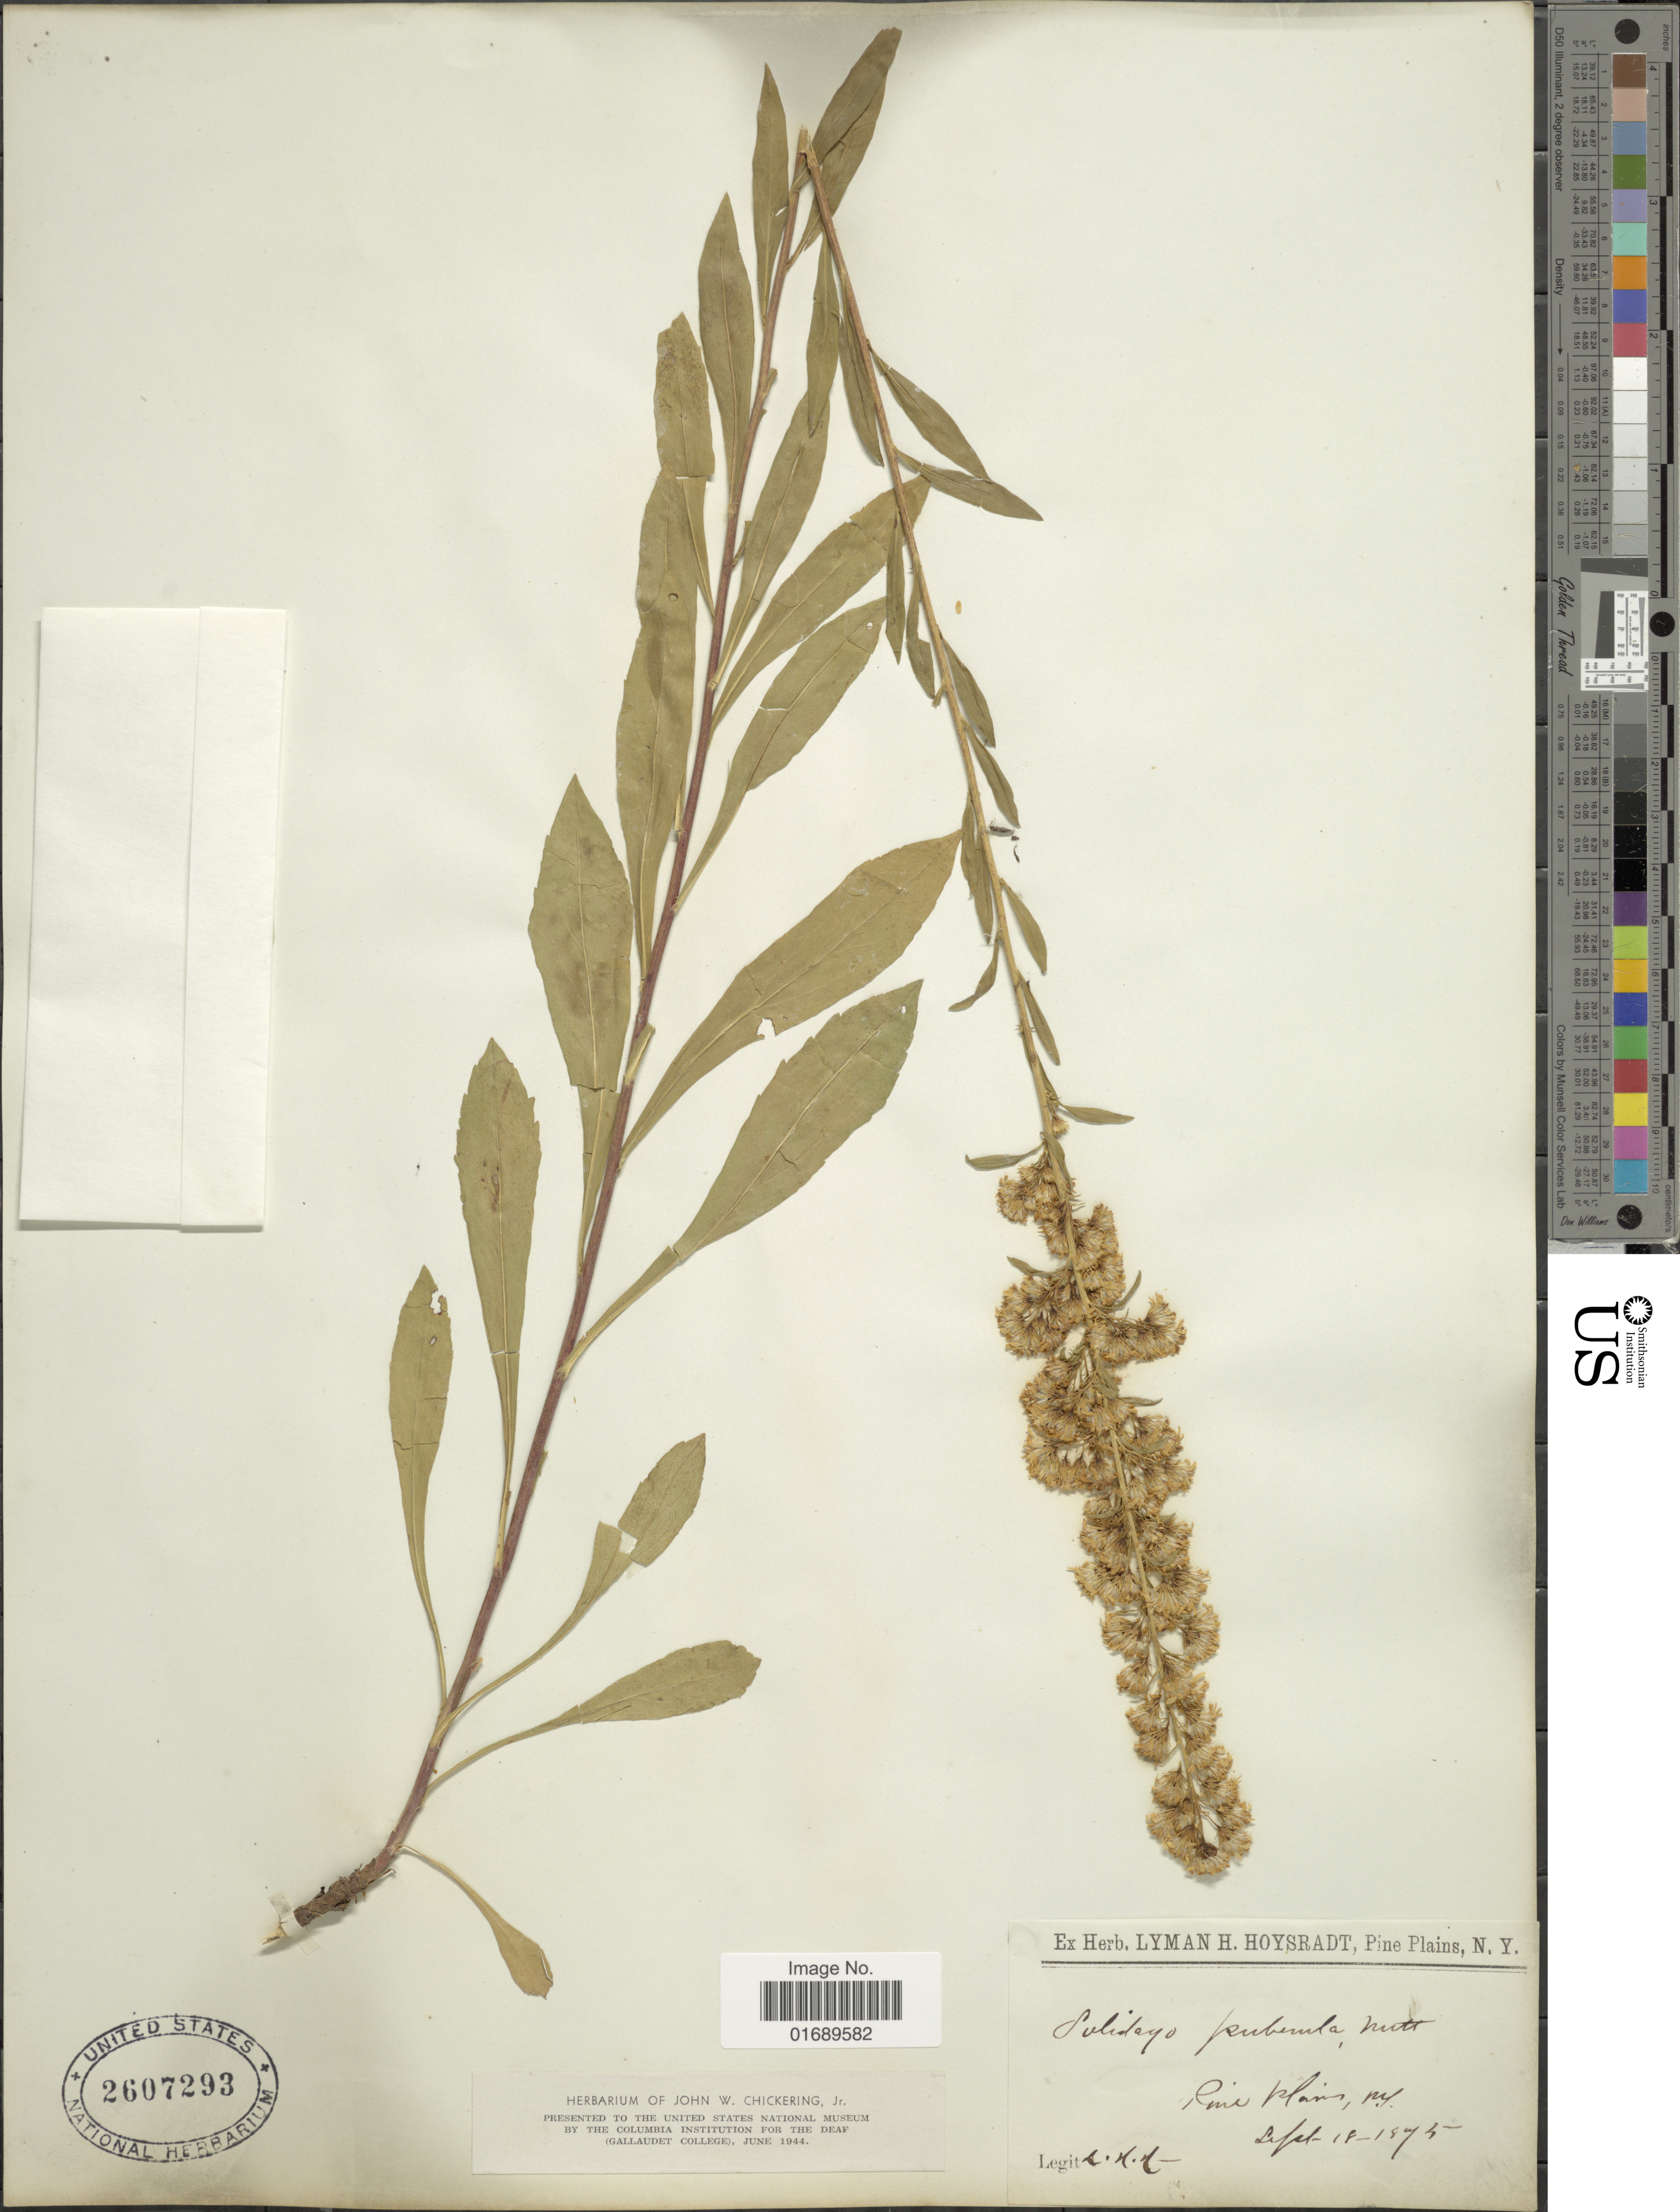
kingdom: Plantae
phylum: Tracheophyta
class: Magnoliopsida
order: Asterales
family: Asteraceae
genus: Solidago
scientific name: Solidago puberula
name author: Nutt.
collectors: L. Hoysradt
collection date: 1875-09-18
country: United States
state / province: New York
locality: Pine plains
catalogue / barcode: US 2607293